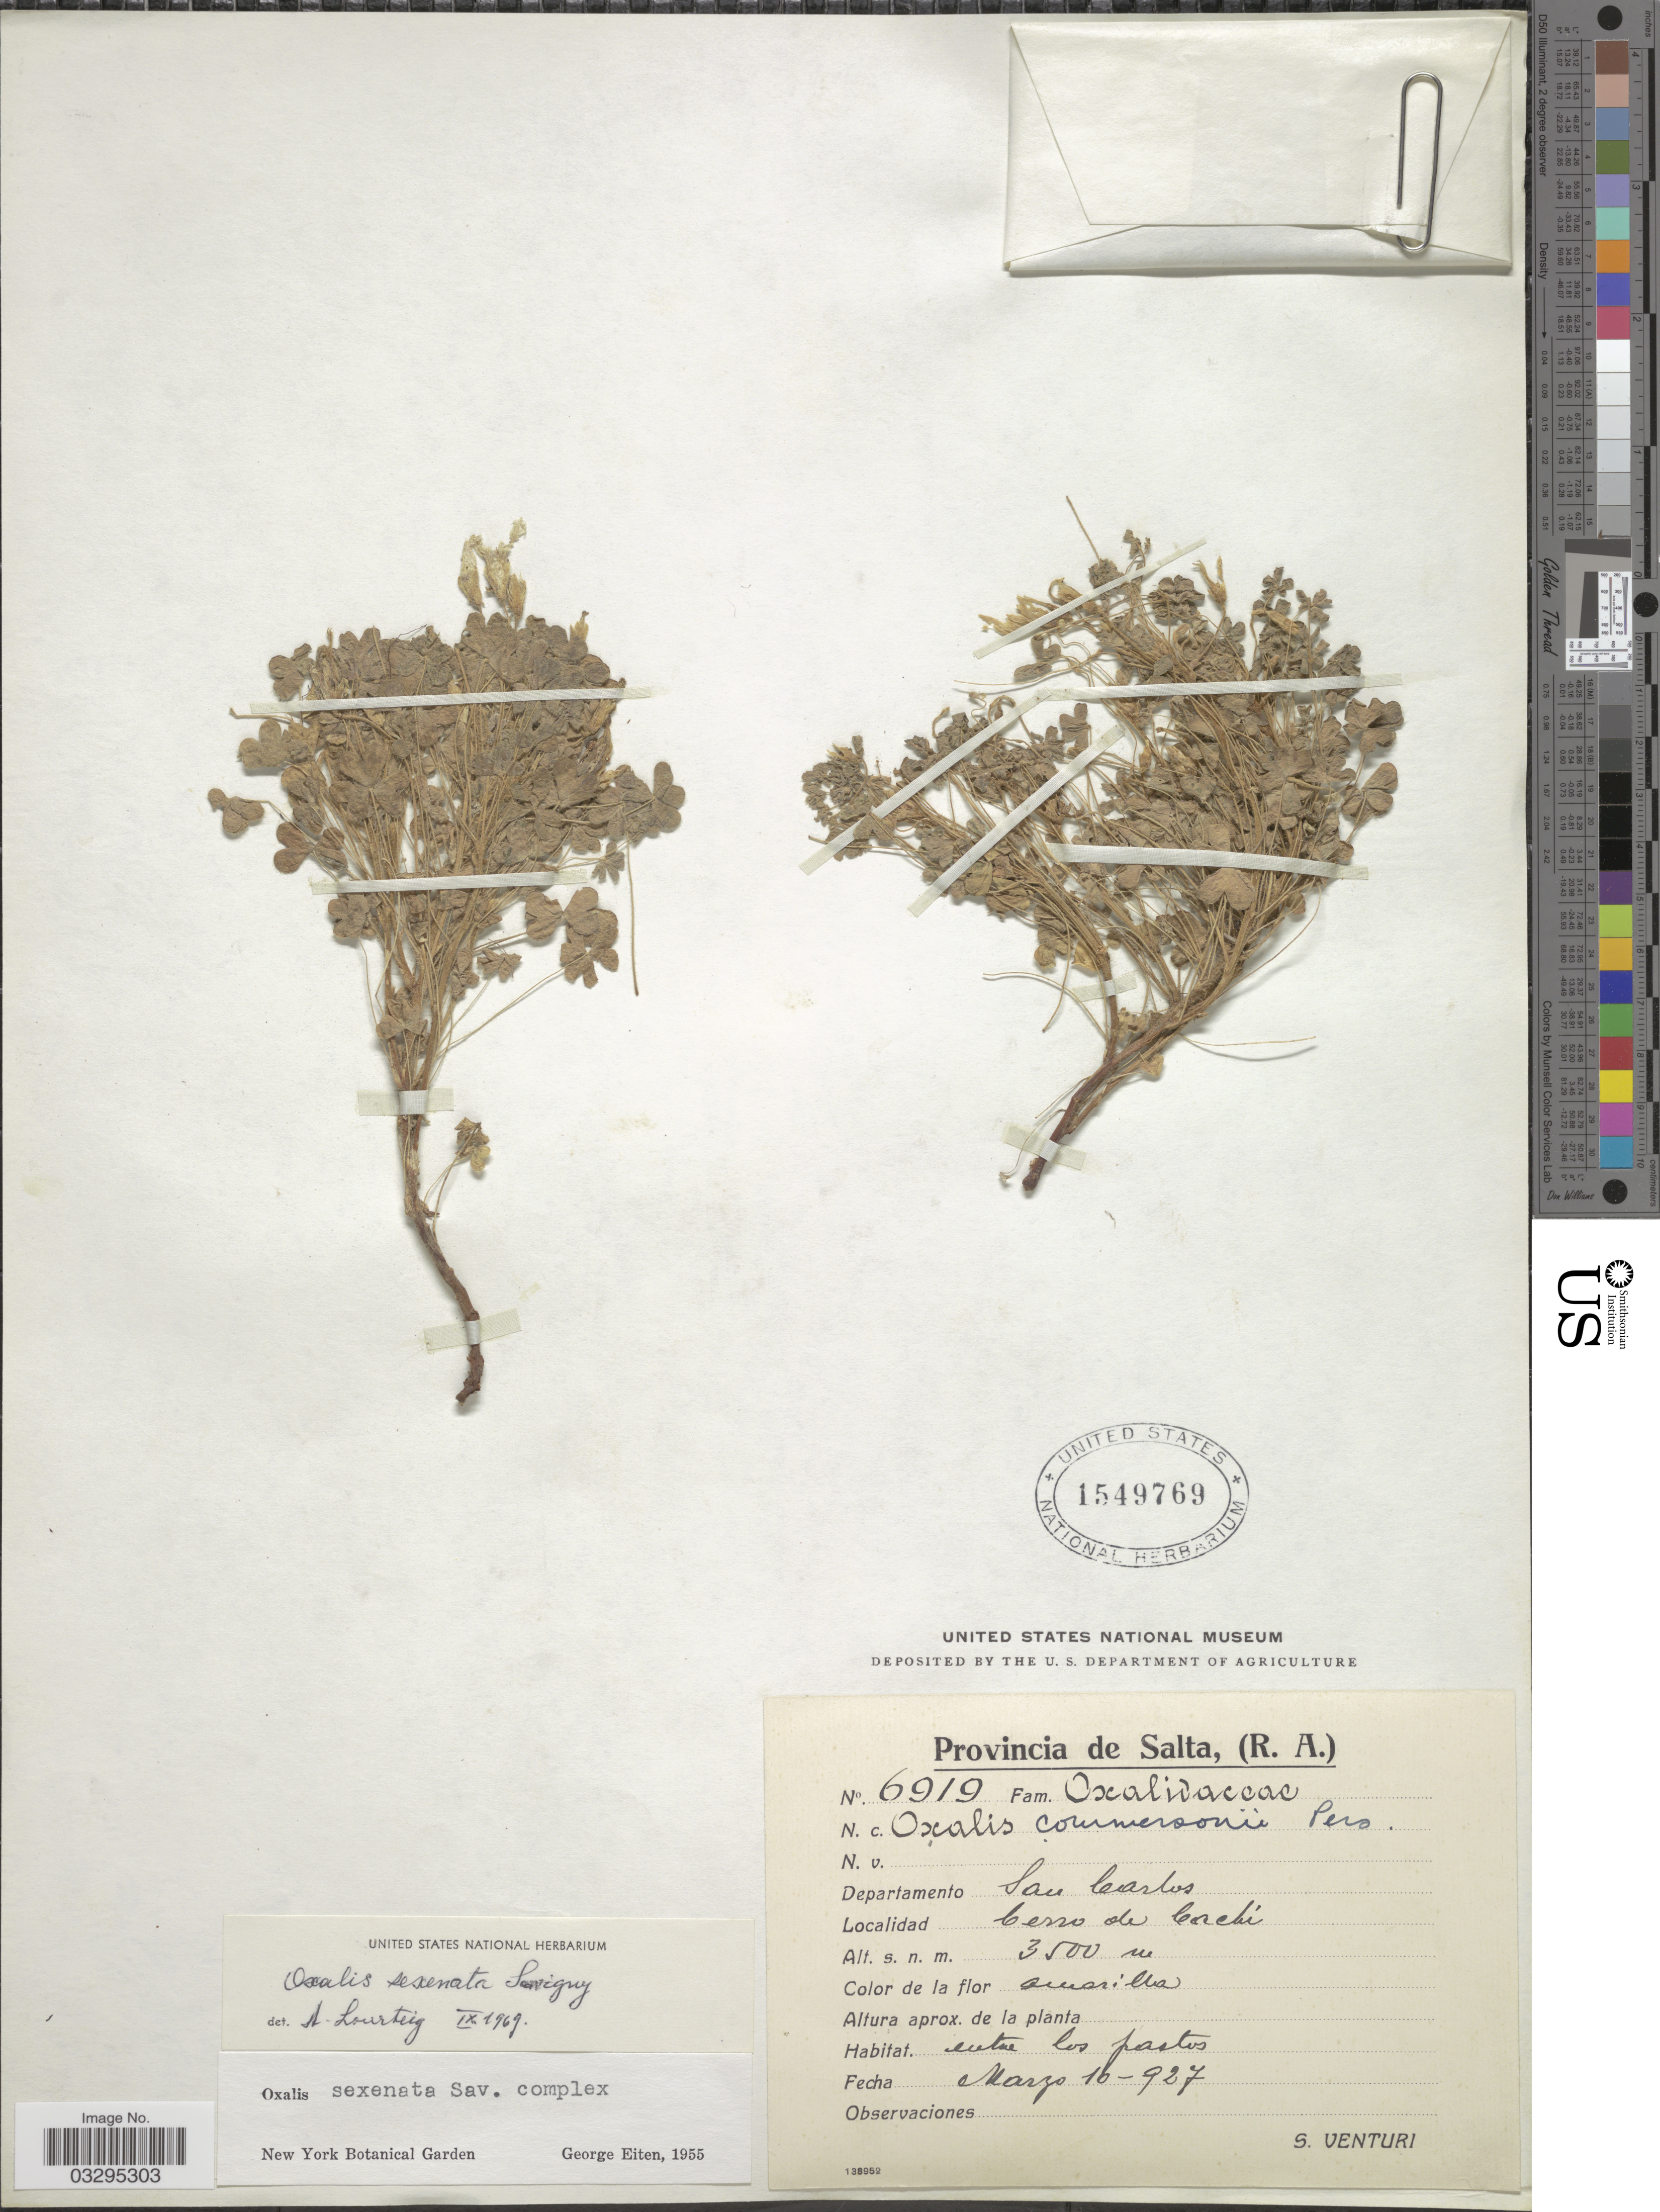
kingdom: Plantae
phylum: Tracheophyta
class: Magnoliopsida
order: Oxalidales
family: Oxalidaceae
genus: Oxalis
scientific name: Oxalis conorrhiza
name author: Jacq.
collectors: S. Venturi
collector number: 6919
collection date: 1927-03-16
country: Argentina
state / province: Salta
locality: Departamento San Carlos. Cerro de Cachi.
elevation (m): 3500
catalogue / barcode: US 1549769